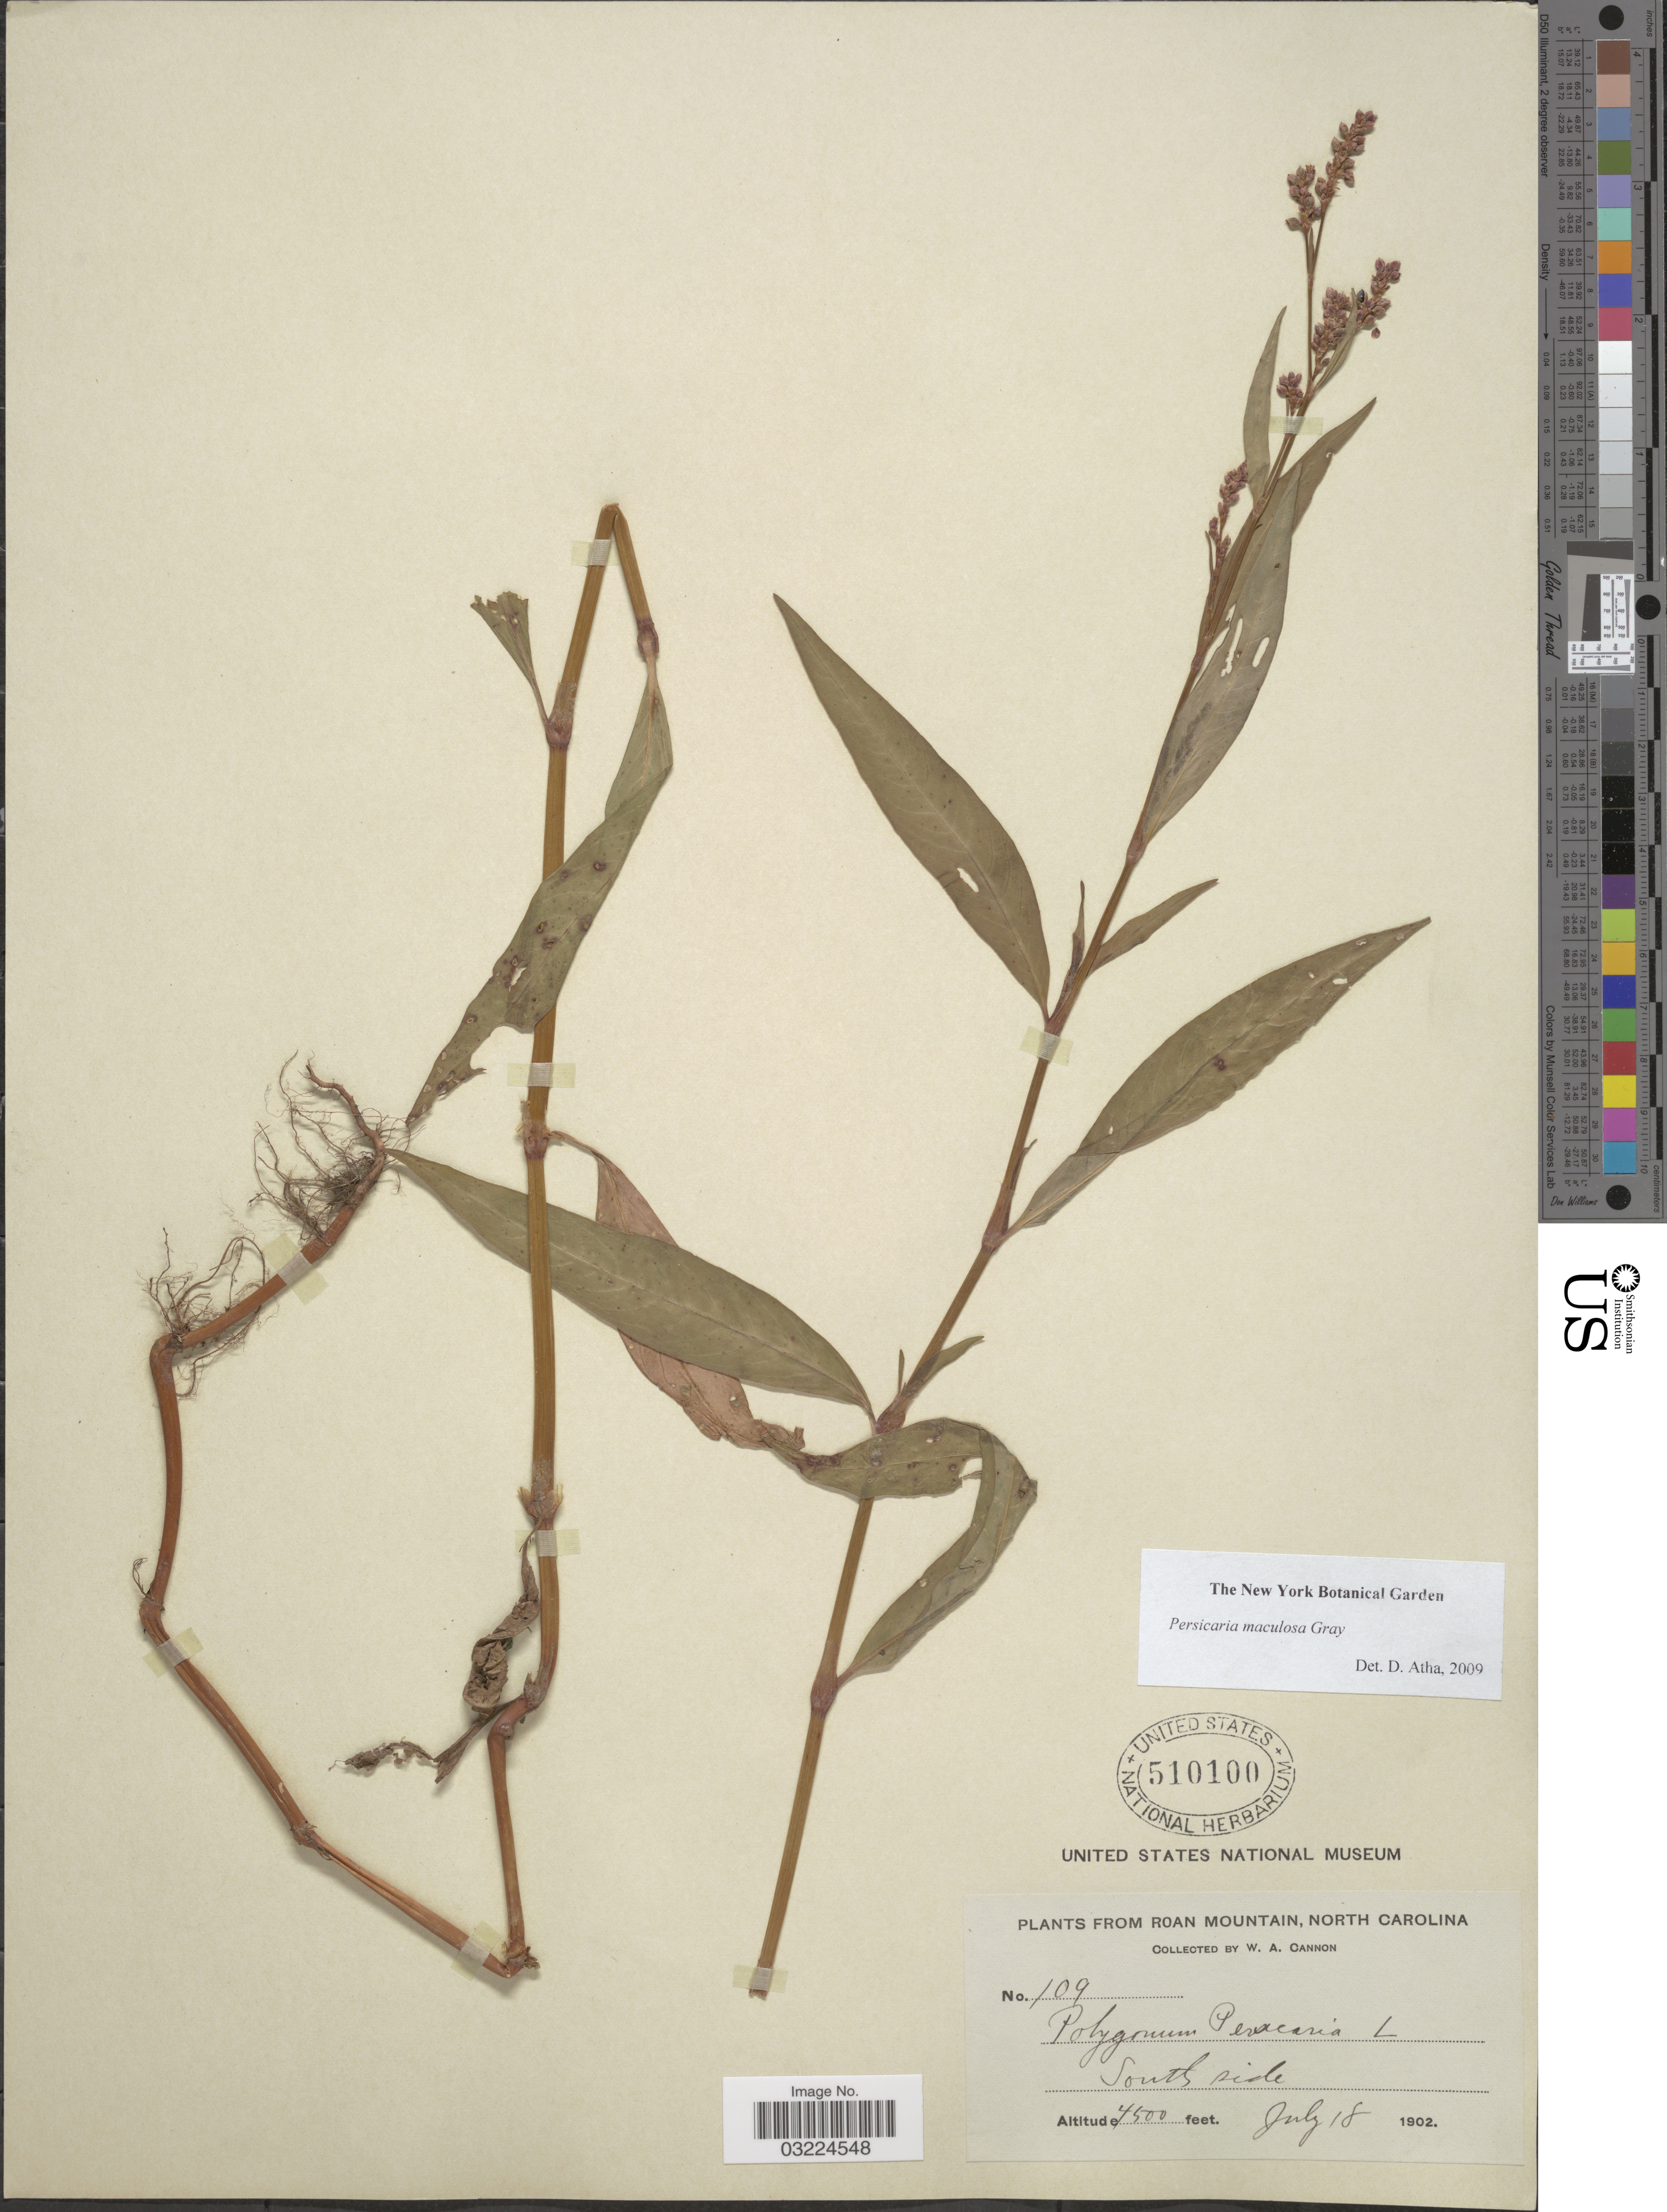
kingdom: Plantae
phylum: Tracheophyta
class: Magnoliopsida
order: Caryophyllales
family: Polygonaceae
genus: Persicaria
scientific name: Persicaria maculosa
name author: S.F. Gray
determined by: Atha, D. E.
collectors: W. Cannon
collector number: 109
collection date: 1902-07-18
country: United States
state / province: North Carolina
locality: Roan Mountain. South side.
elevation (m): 1372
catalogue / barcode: US 510100